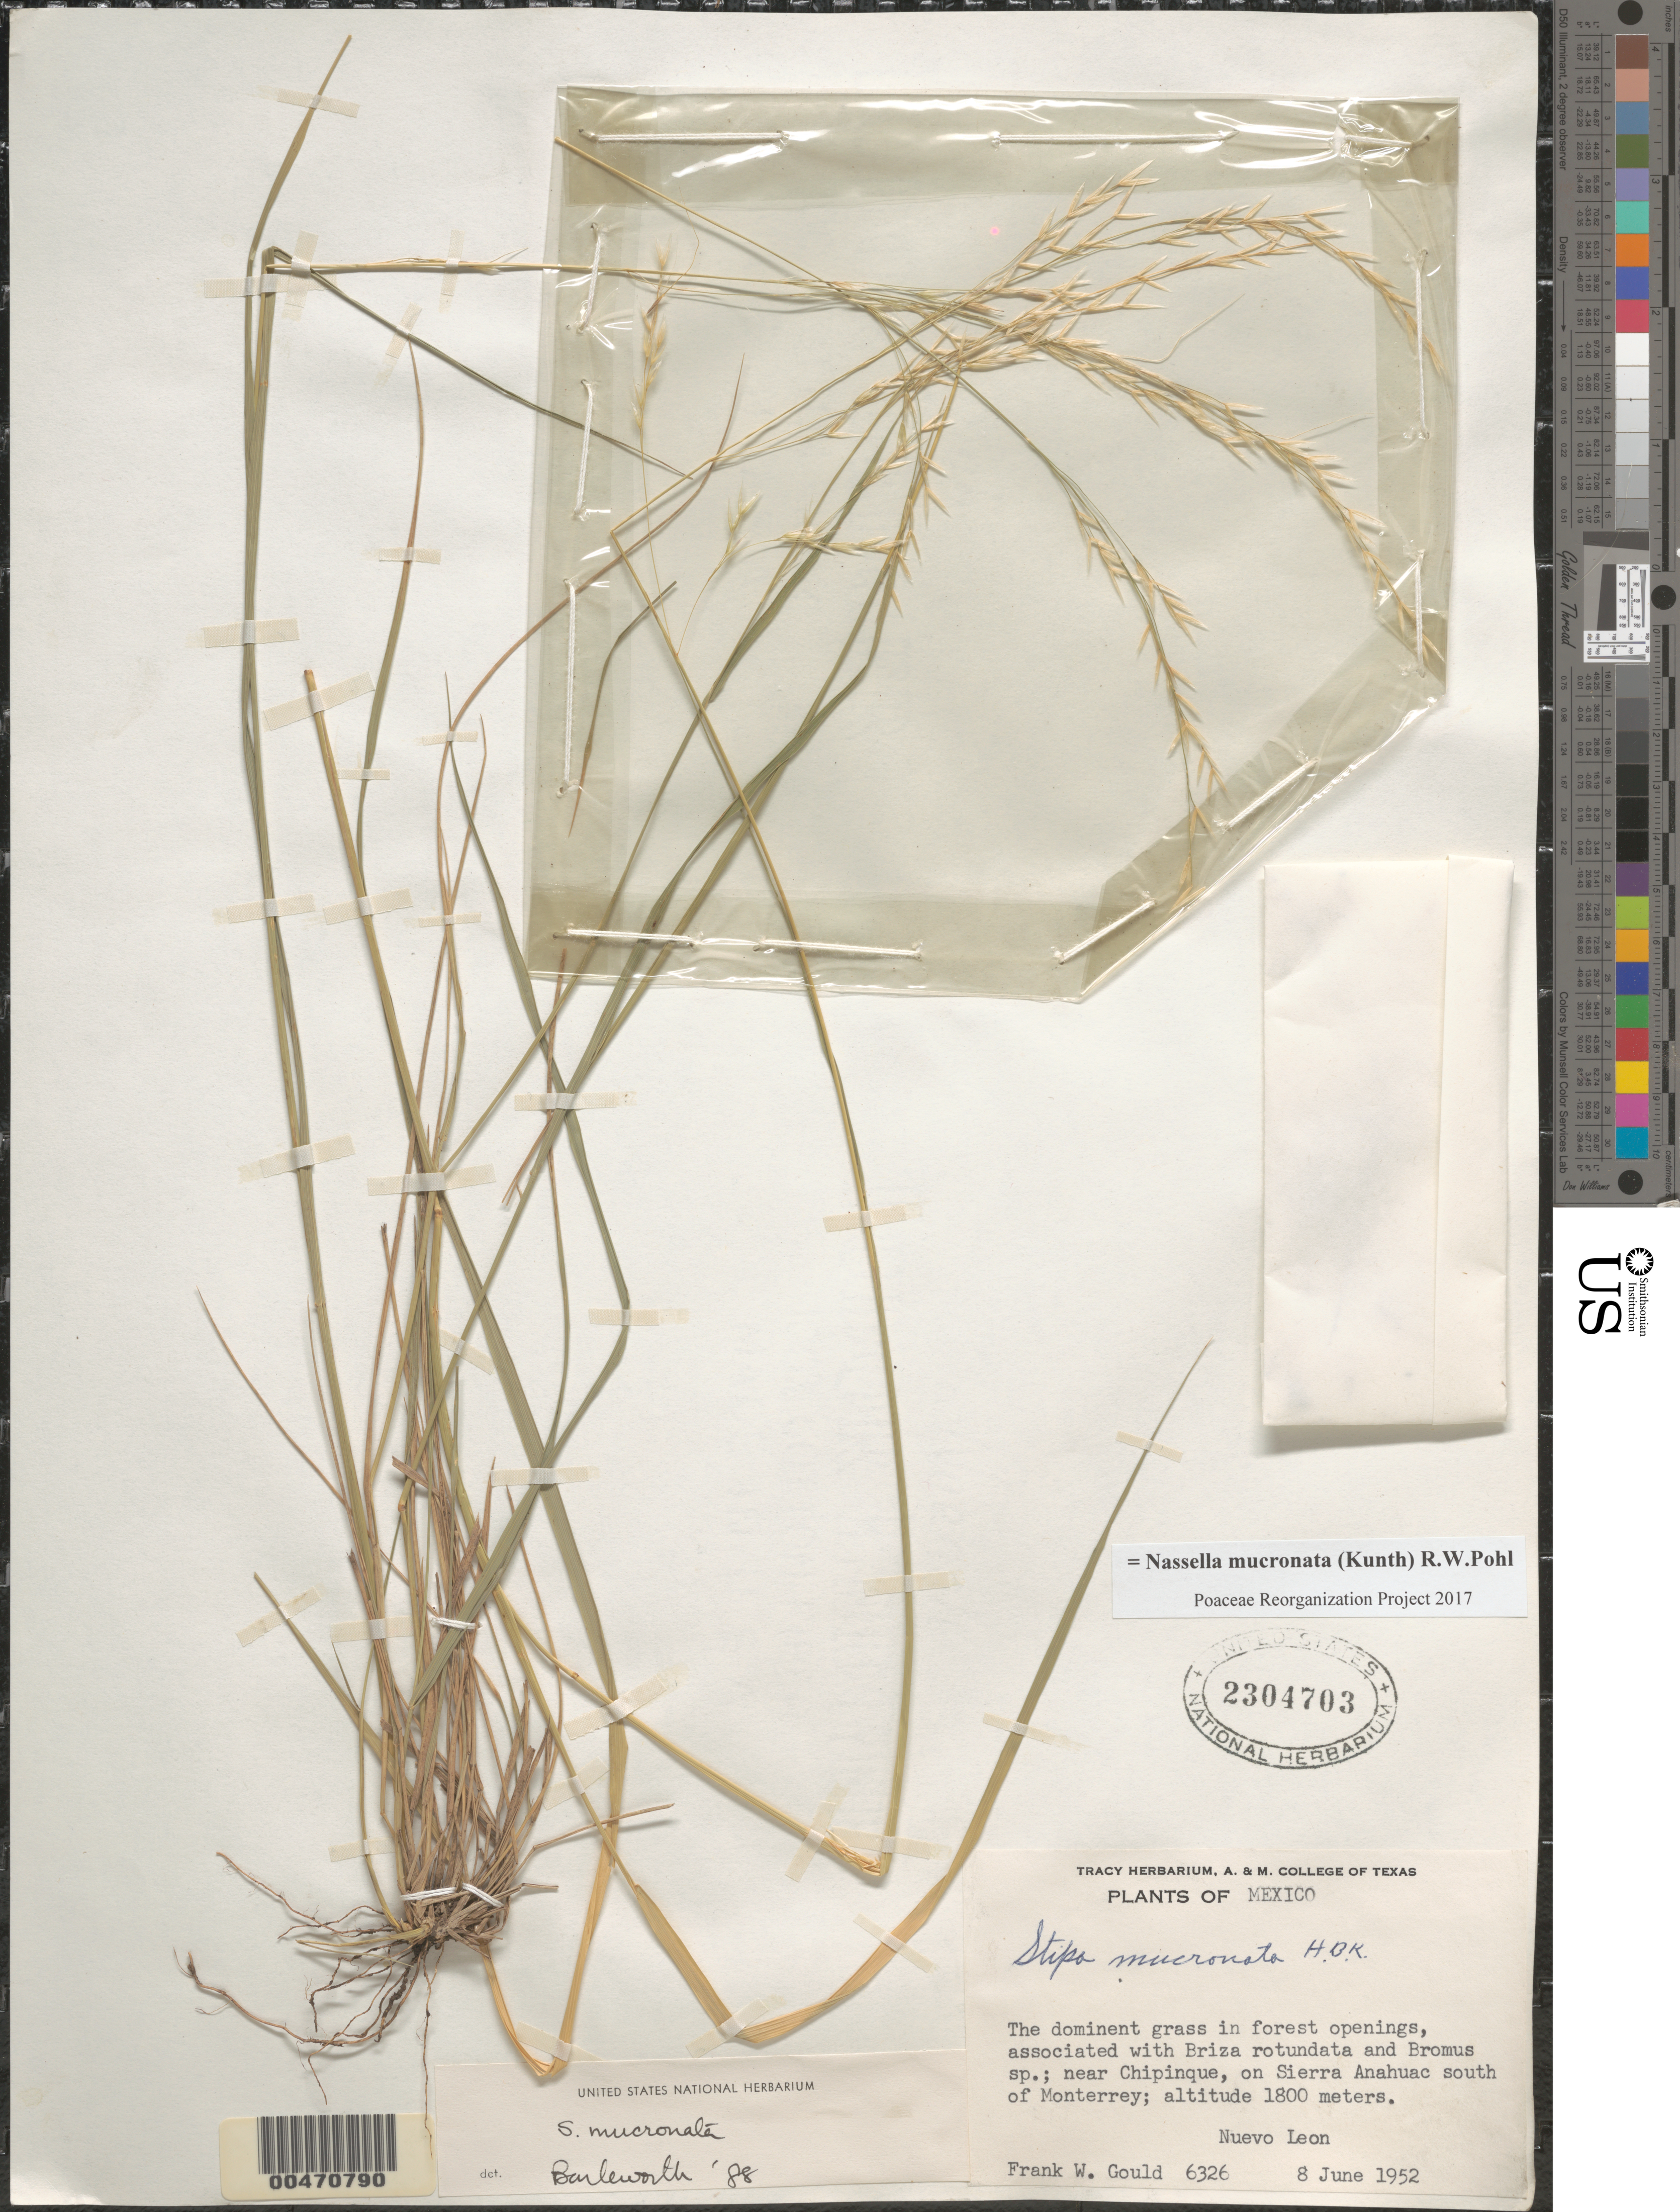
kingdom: Plantae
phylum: Tracheophyta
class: Liliopsida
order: Poales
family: Poaceae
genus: Nassella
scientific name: Nassella mucronata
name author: (Kunth) R.W. Pohl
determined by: Poaceae Reorganization Project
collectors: F. W. Gould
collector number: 6326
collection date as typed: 8 Jun 1952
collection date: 1952-06-08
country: Mexico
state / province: Nuevo León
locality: Near Chipinque, on Sierra Anahuac S of Monterrey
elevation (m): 1800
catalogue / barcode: US 2304703